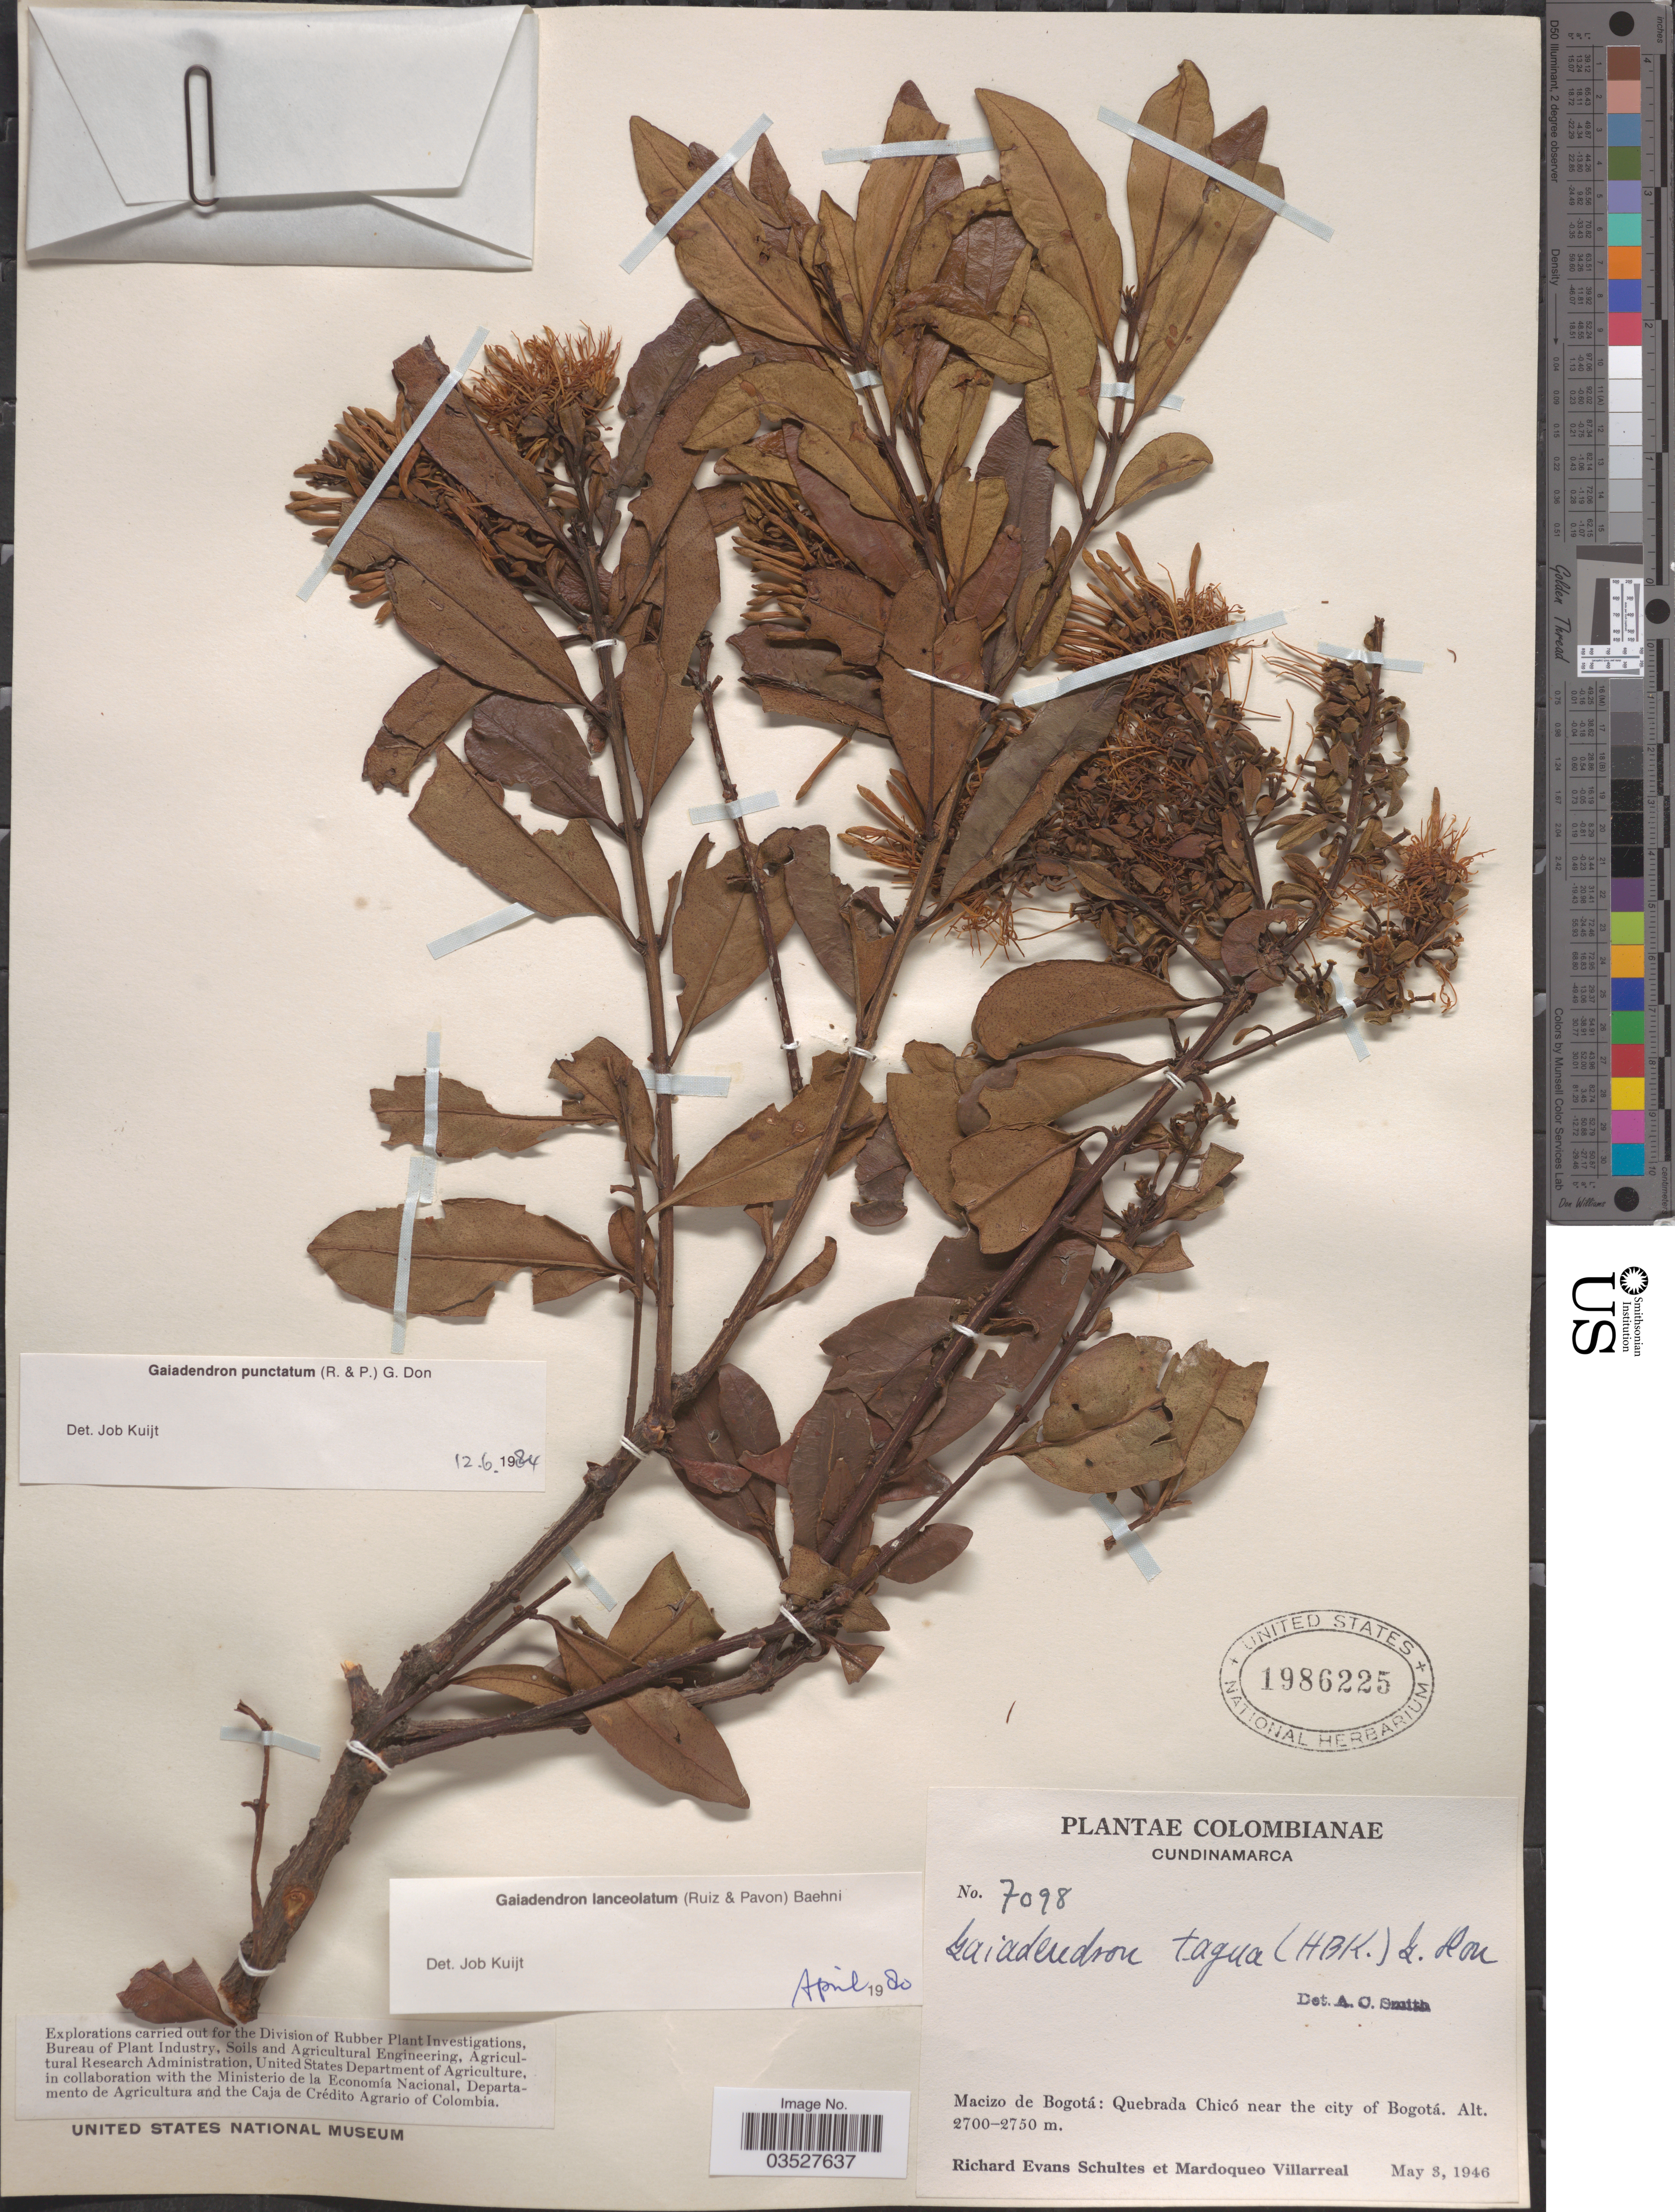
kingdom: Plantae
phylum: Tracheophyta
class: Magnoliopsida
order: Santalales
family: Loranthaceae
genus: Gaiadendron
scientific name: Gaiadendron punctatum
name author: (Ruiz & Pav.) G. Don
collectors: R. E. Schultes & M. Villarreal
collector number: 7098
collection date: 1946-05-03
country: Colombia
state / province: Cundinamarca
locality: Macizo de Bogotá: Quebrada Chicó near the city of Bogotá.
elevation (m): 2700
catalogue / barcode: US 1986225